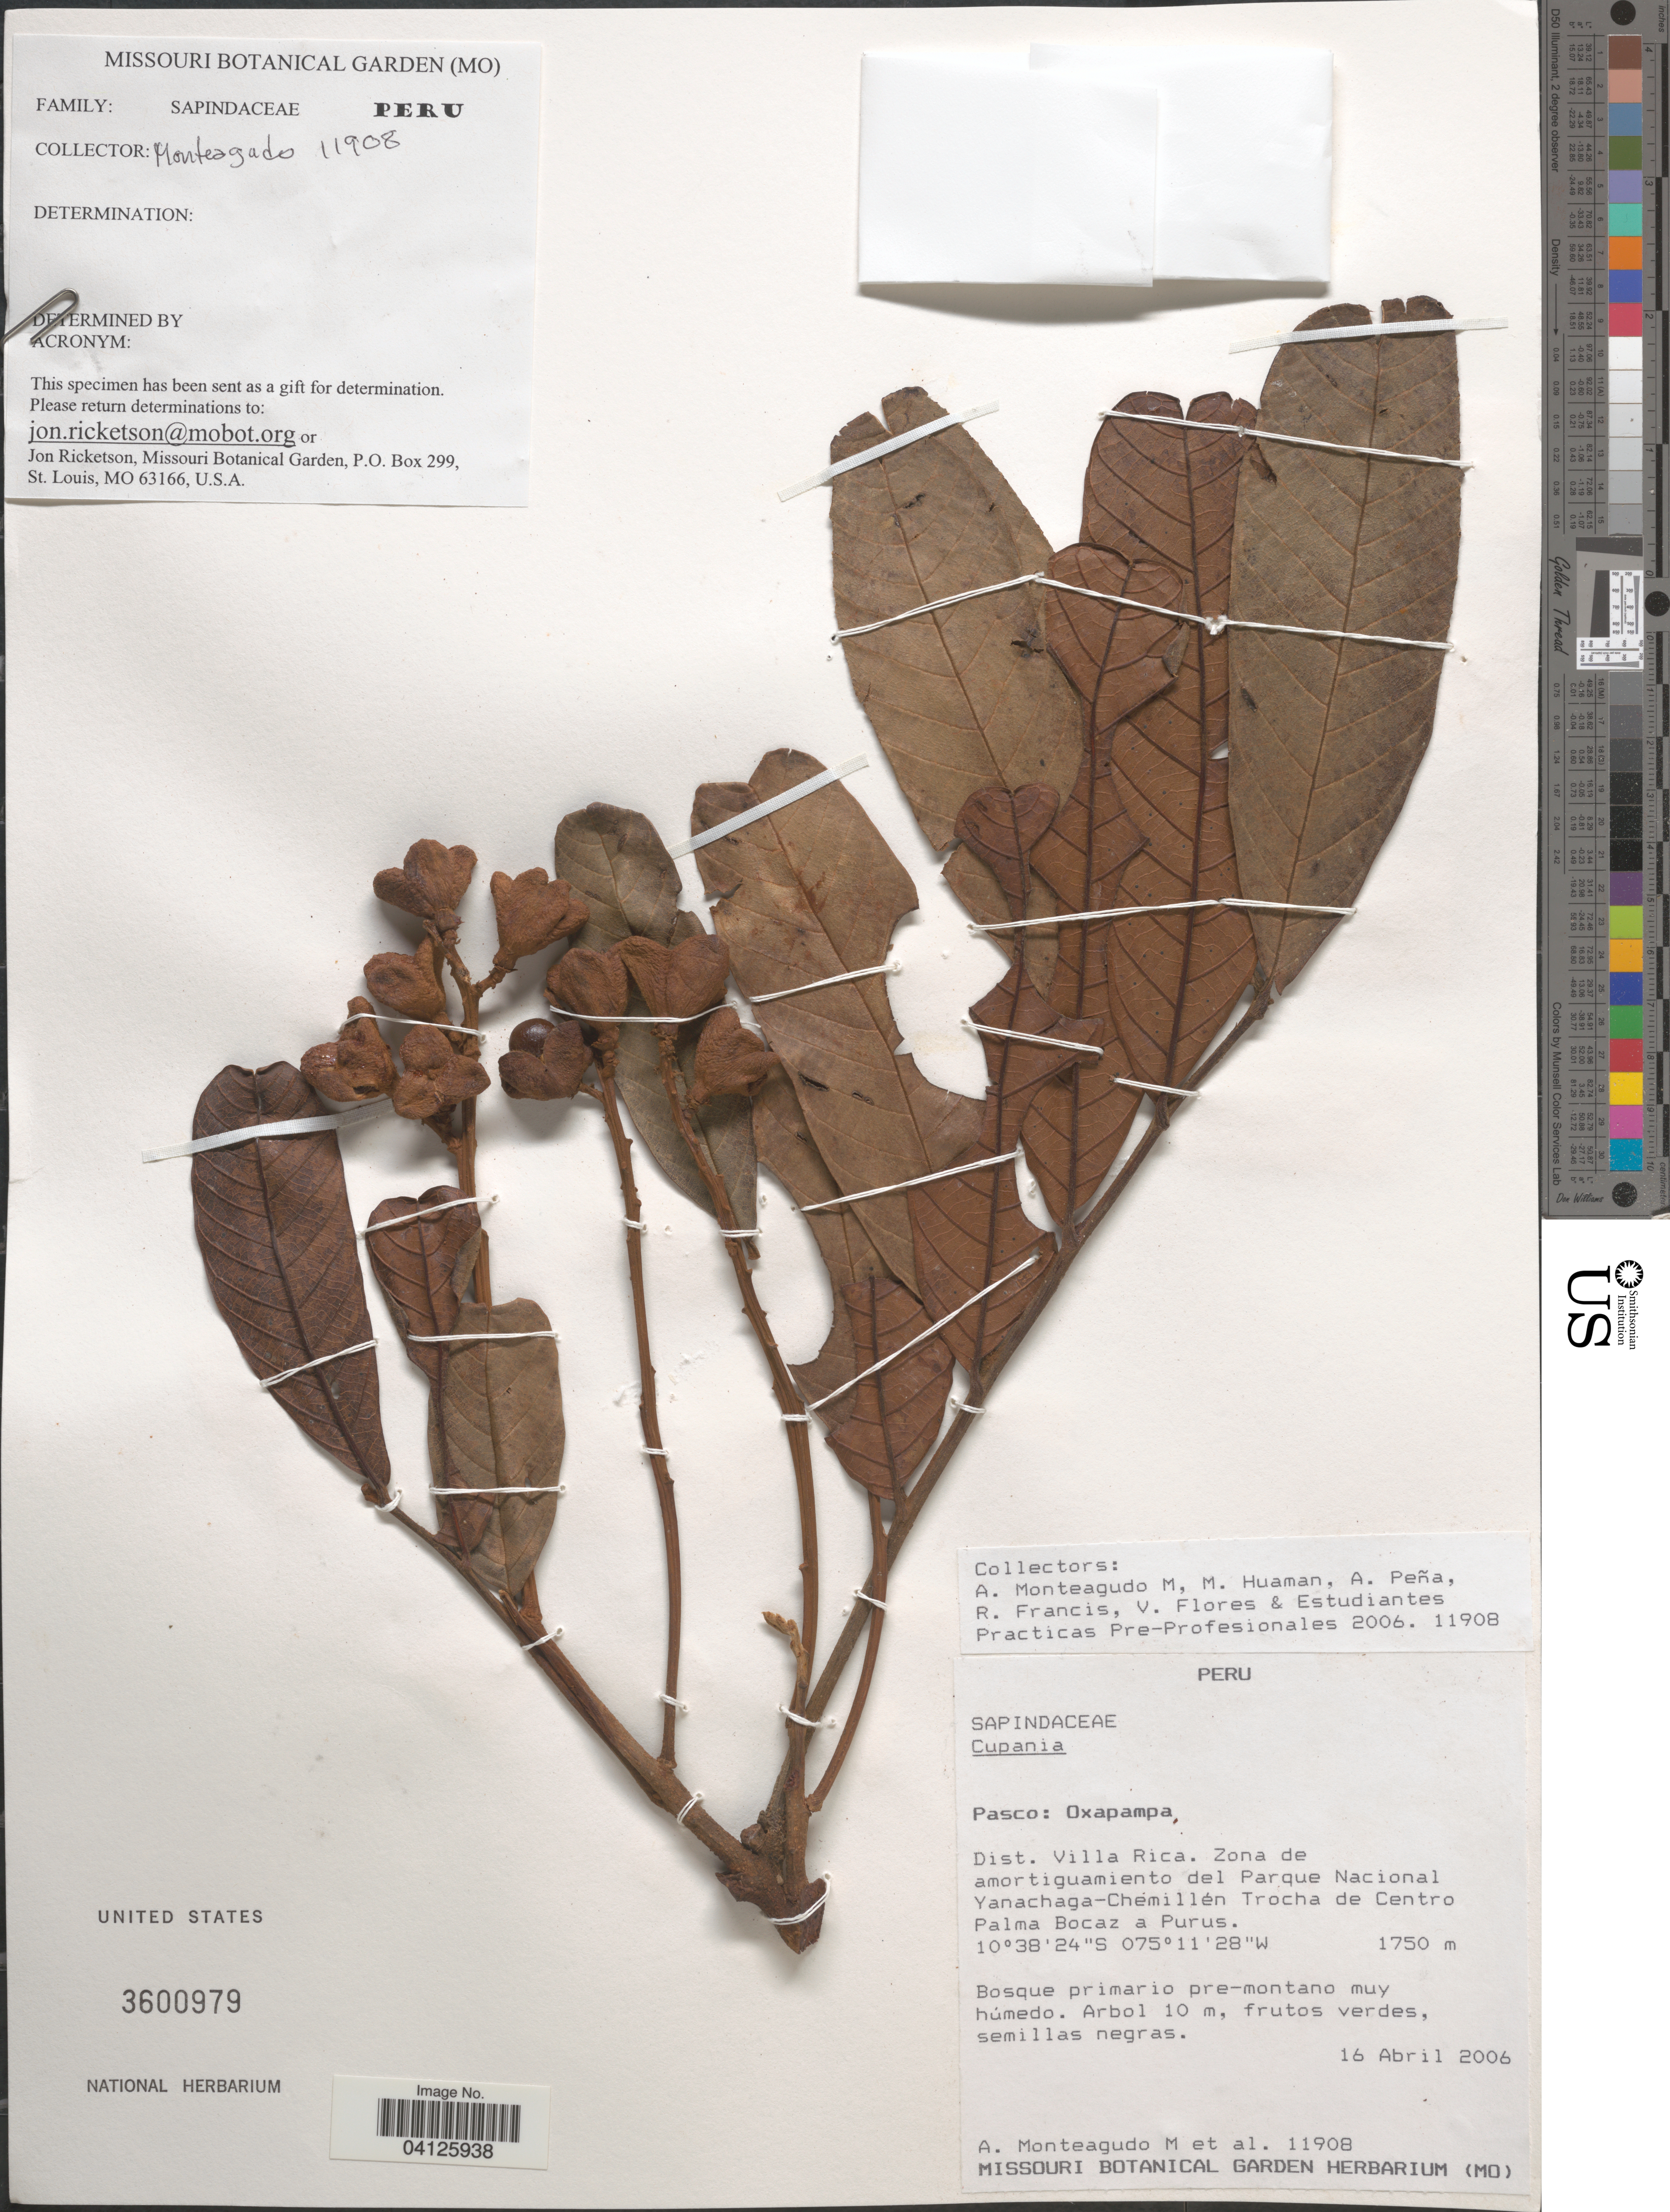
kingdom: Plantae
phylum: Tracheophyta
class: Magnoliopsida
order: Sapindales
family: Sapindaceae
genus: Cupania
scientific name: Cupania sp.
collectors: A. Monteagudo & et al.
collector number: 11908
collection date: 2006-04-16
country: Peru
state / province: Pasco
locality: Oxapampa. Dist. Villa Rica. Zona de amortiguamiento del Parque Nacional Yanachaga-Chémillén Trocha de Centro Palma Bocaz a Purus.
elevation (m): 1750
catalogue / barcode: US 3600979